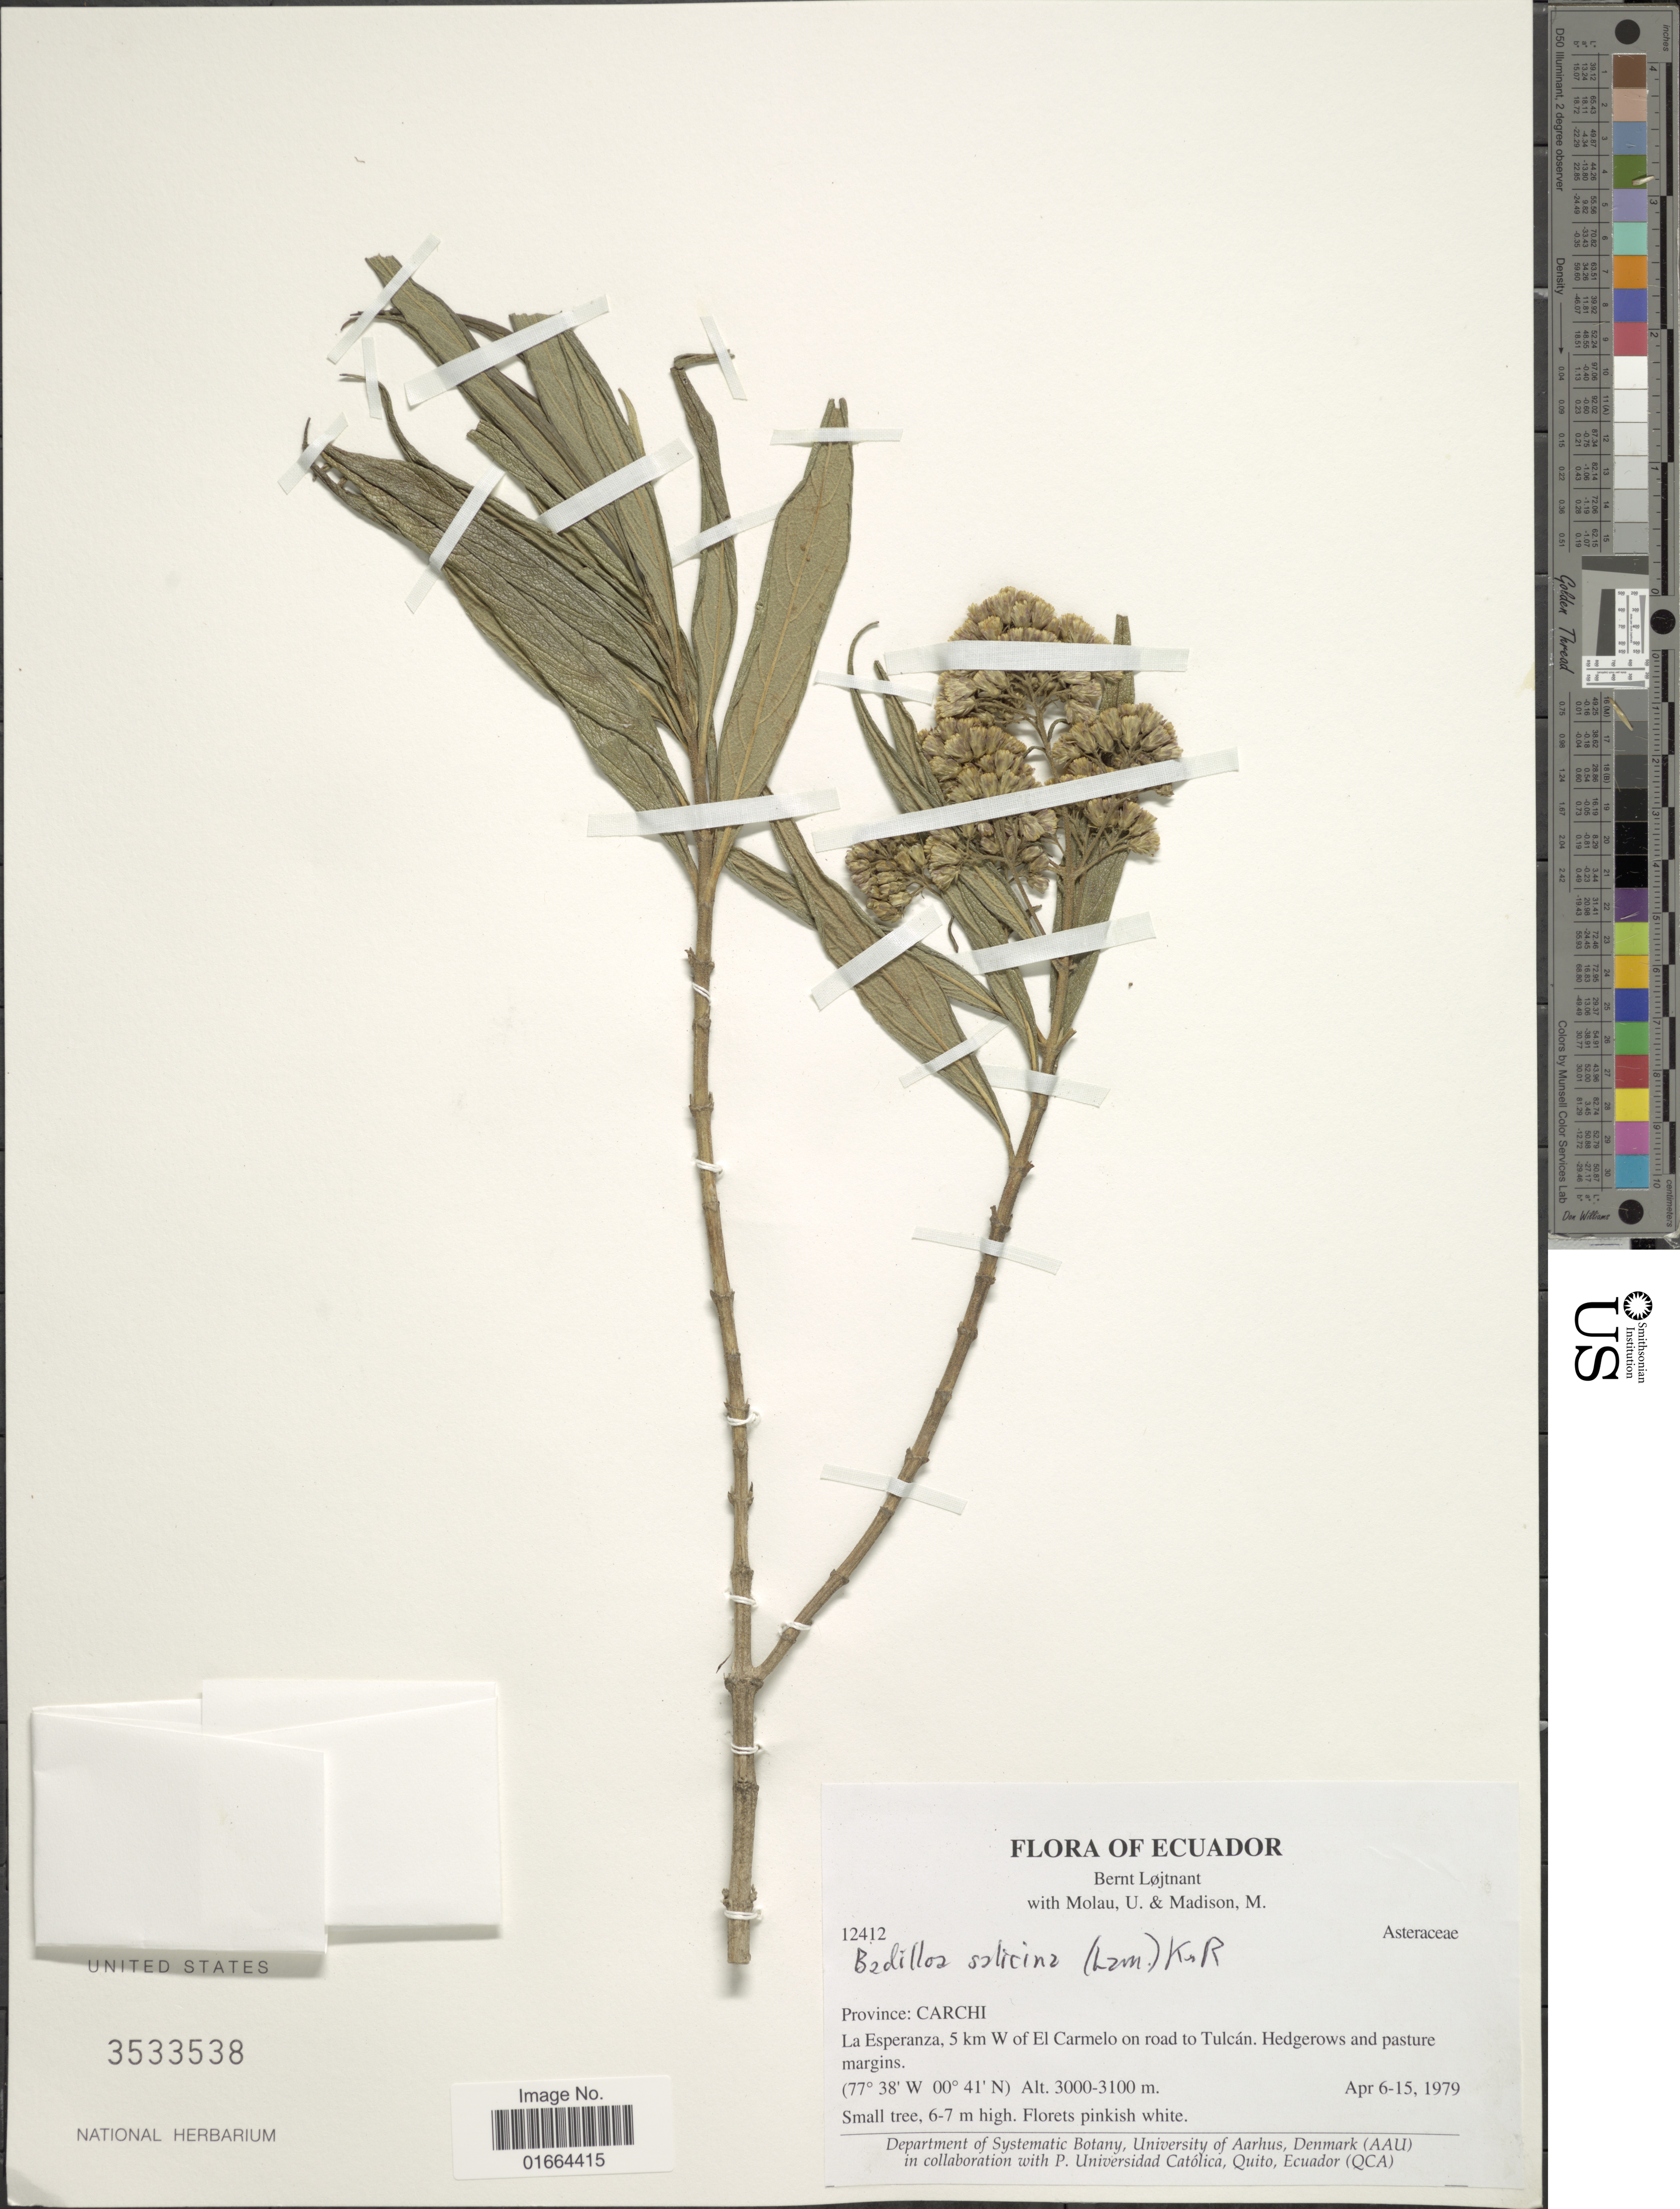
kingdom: Plantae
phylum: Tracheophyta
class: Magnoliopsida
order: Asterales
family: Asteraceae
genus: Badilloa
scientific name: Badilloa salicina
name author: (Lam.) R.M. King & H. Rob.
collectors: B. Löjtnant, U. Molau & M. T. Madison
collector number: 12412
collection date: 1979-04-06/1979-04-15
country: Ecuador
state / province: Carchi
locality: Province Carchi, La Esperanza, 5 km W of El Carmelo on road to Tulcan, Hedgerows and pasture margins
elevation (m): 3000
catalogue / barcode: US 3533538